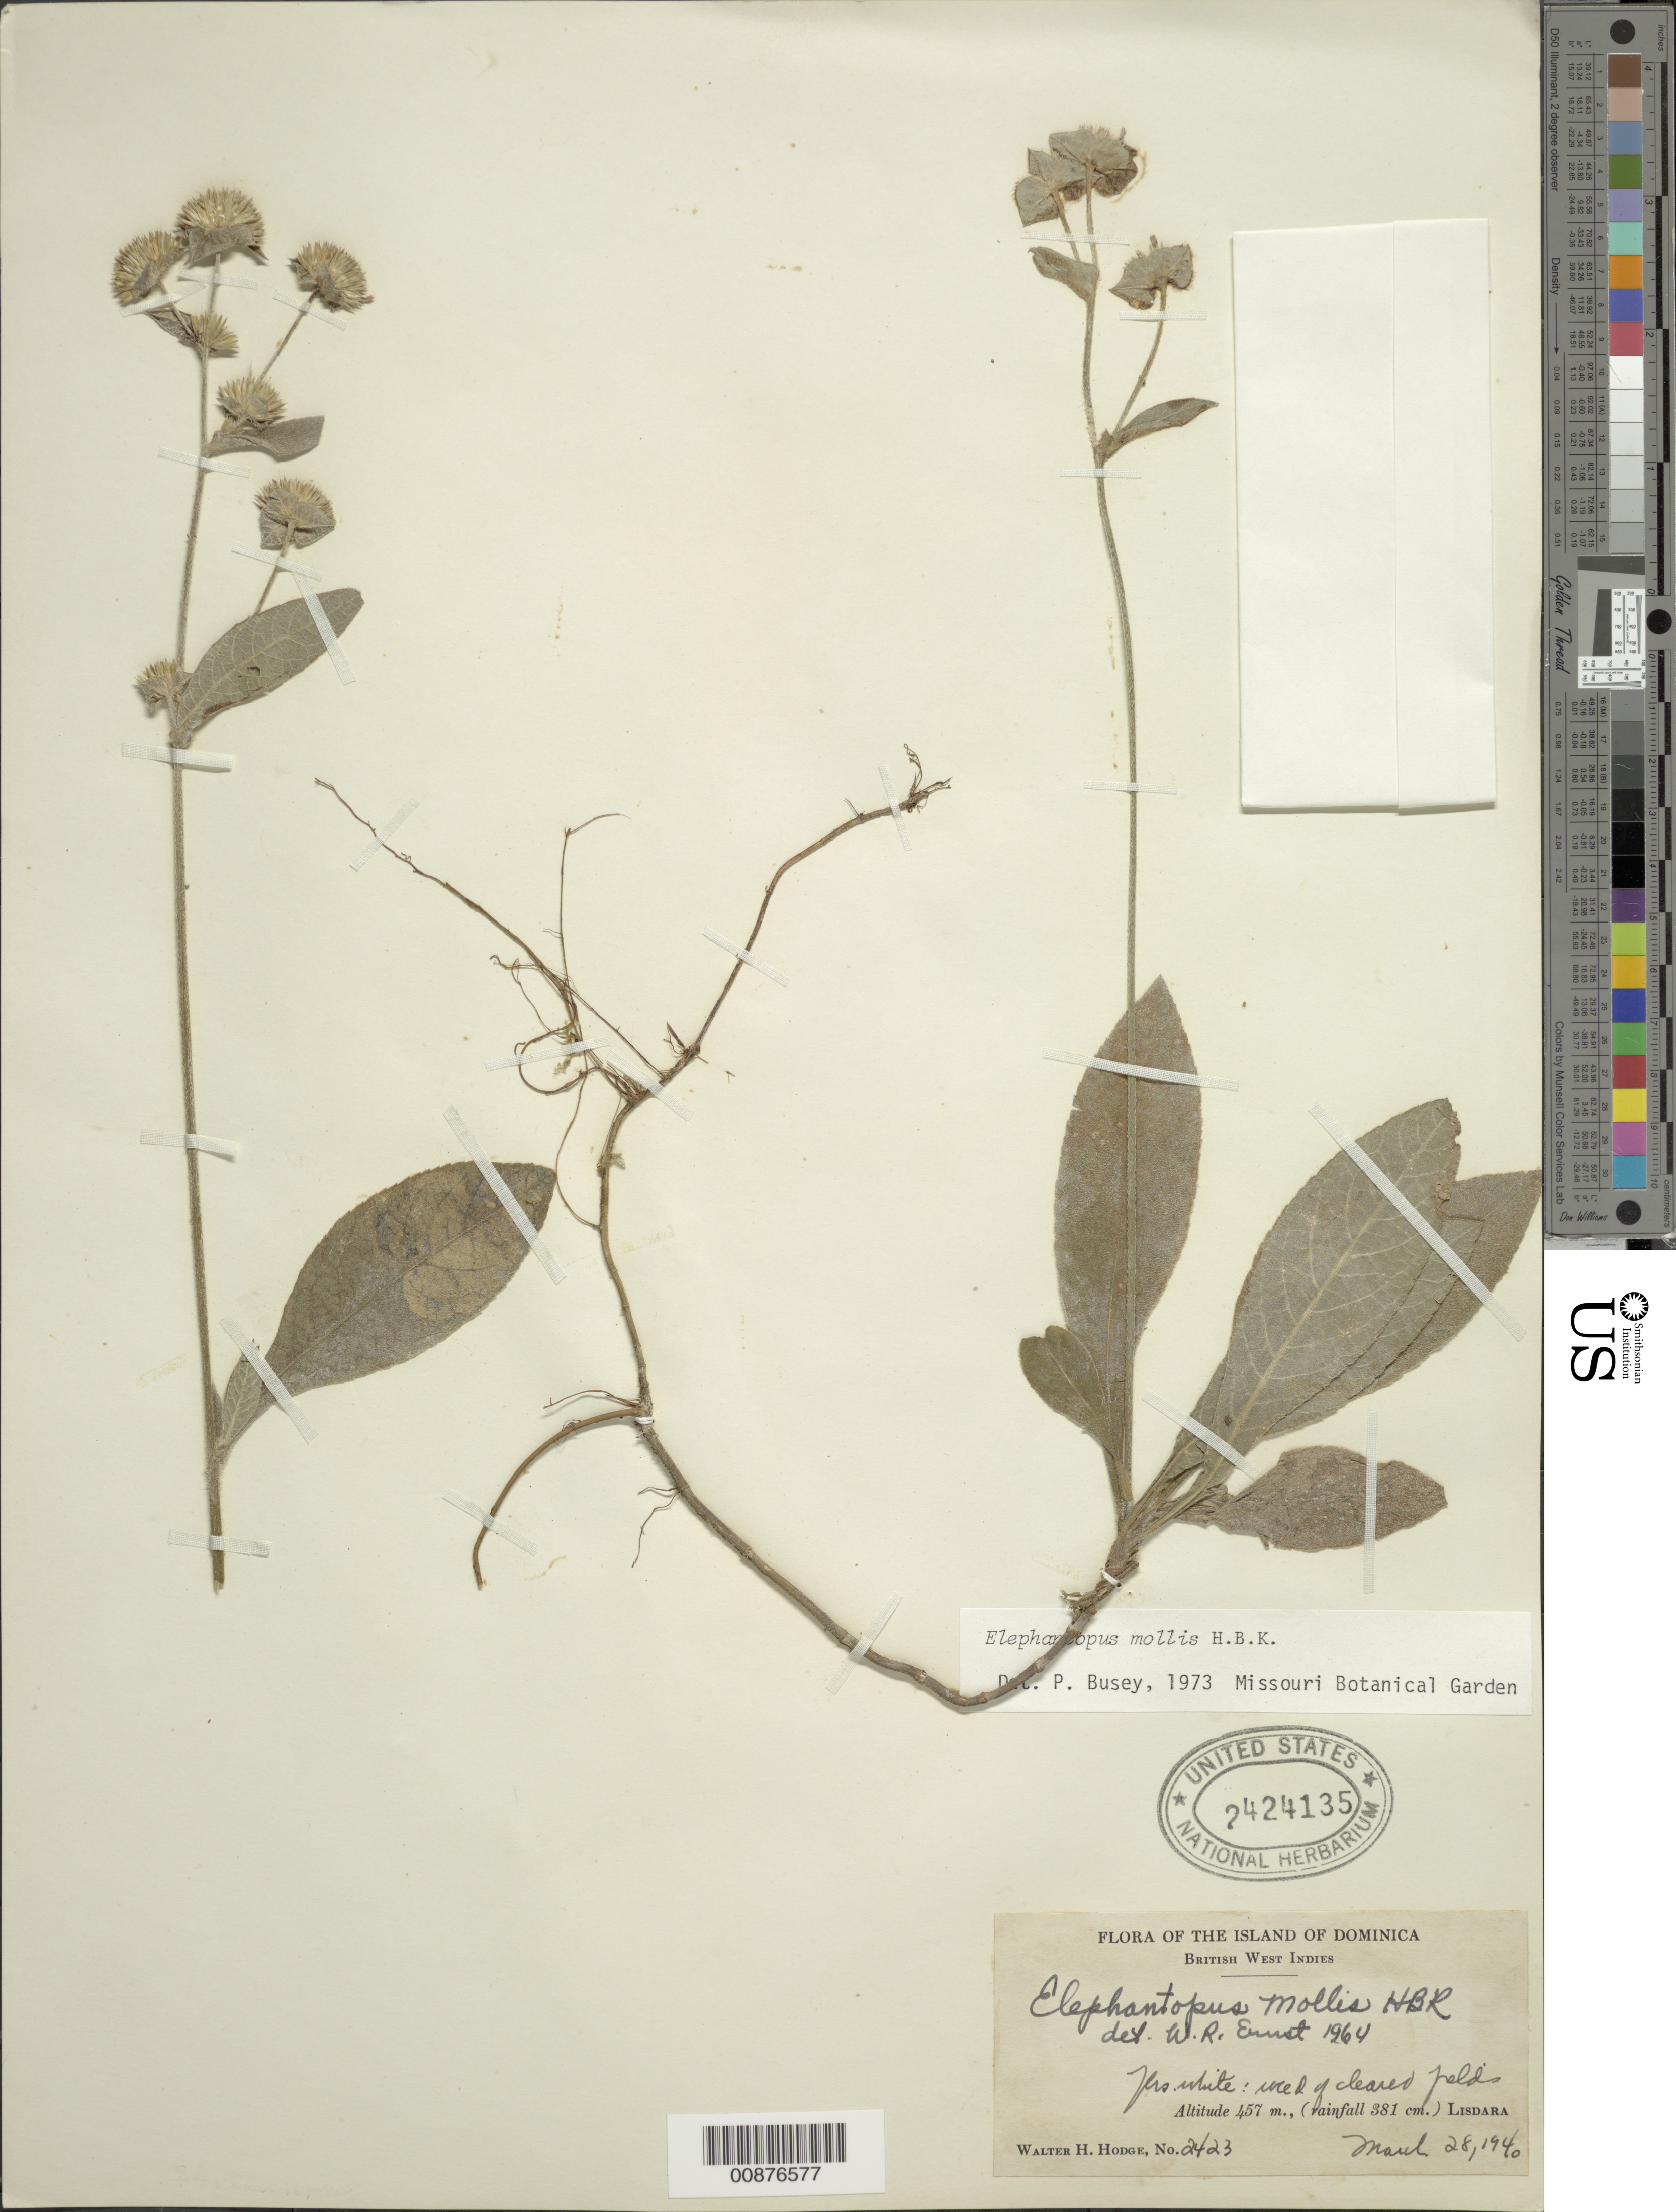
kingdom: Plantae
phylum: Tracheophyta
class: Magnoliopsida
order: Asterales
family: Asteraceae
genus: Elephantopus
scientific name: Elephantopus mollis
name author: Kunth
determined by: Ernst, W. R., (US), NMNH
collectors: W. Hodge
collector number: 2423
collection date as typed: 28 Mar 1940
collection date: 1940-03-28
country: Dominica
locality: Lisdara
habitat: In cleared fields (rainfall 381 cm)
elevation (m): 457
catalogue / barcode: US 2424135